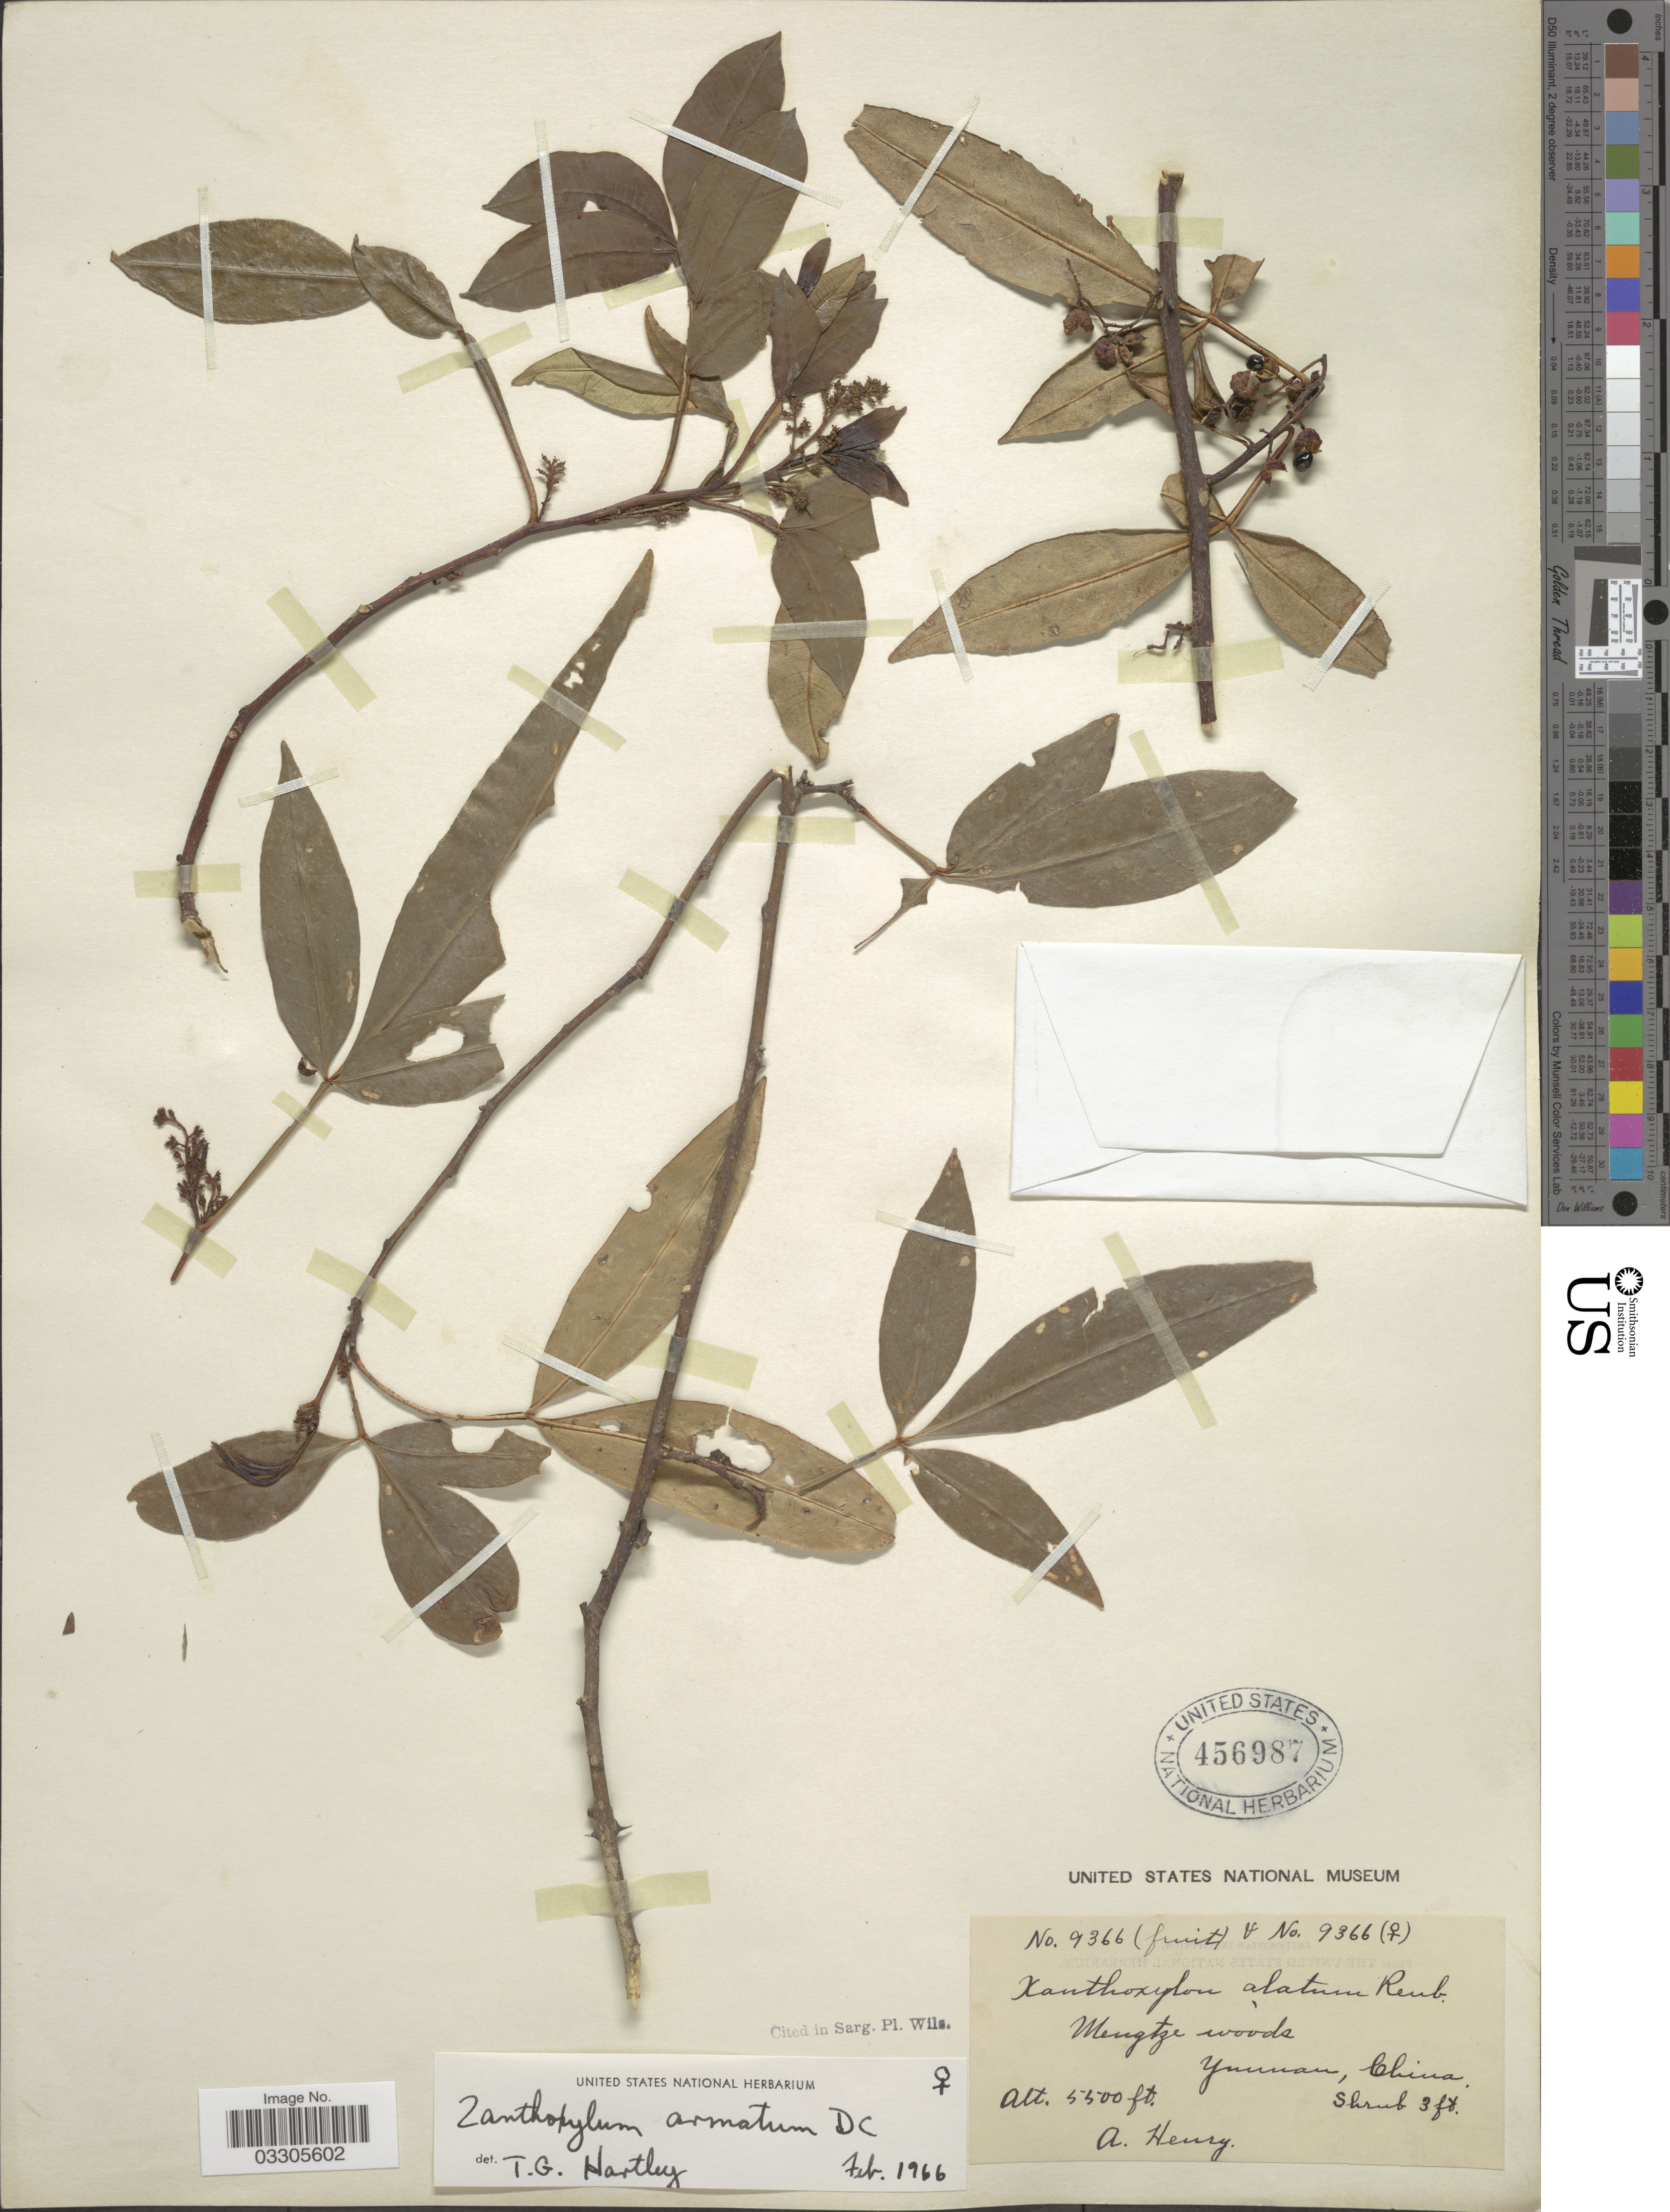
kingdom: Plantae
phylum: Tracheophyta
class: Magnoliopsida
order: Sapindales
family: Rutaceae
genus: Zanthoxylum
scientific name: Zanthoxylum armatum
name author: DC.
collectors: A. Henry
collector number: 9366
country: China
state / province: Yunnan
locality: Mengtsze.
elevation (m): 1676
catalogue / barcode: US 456987